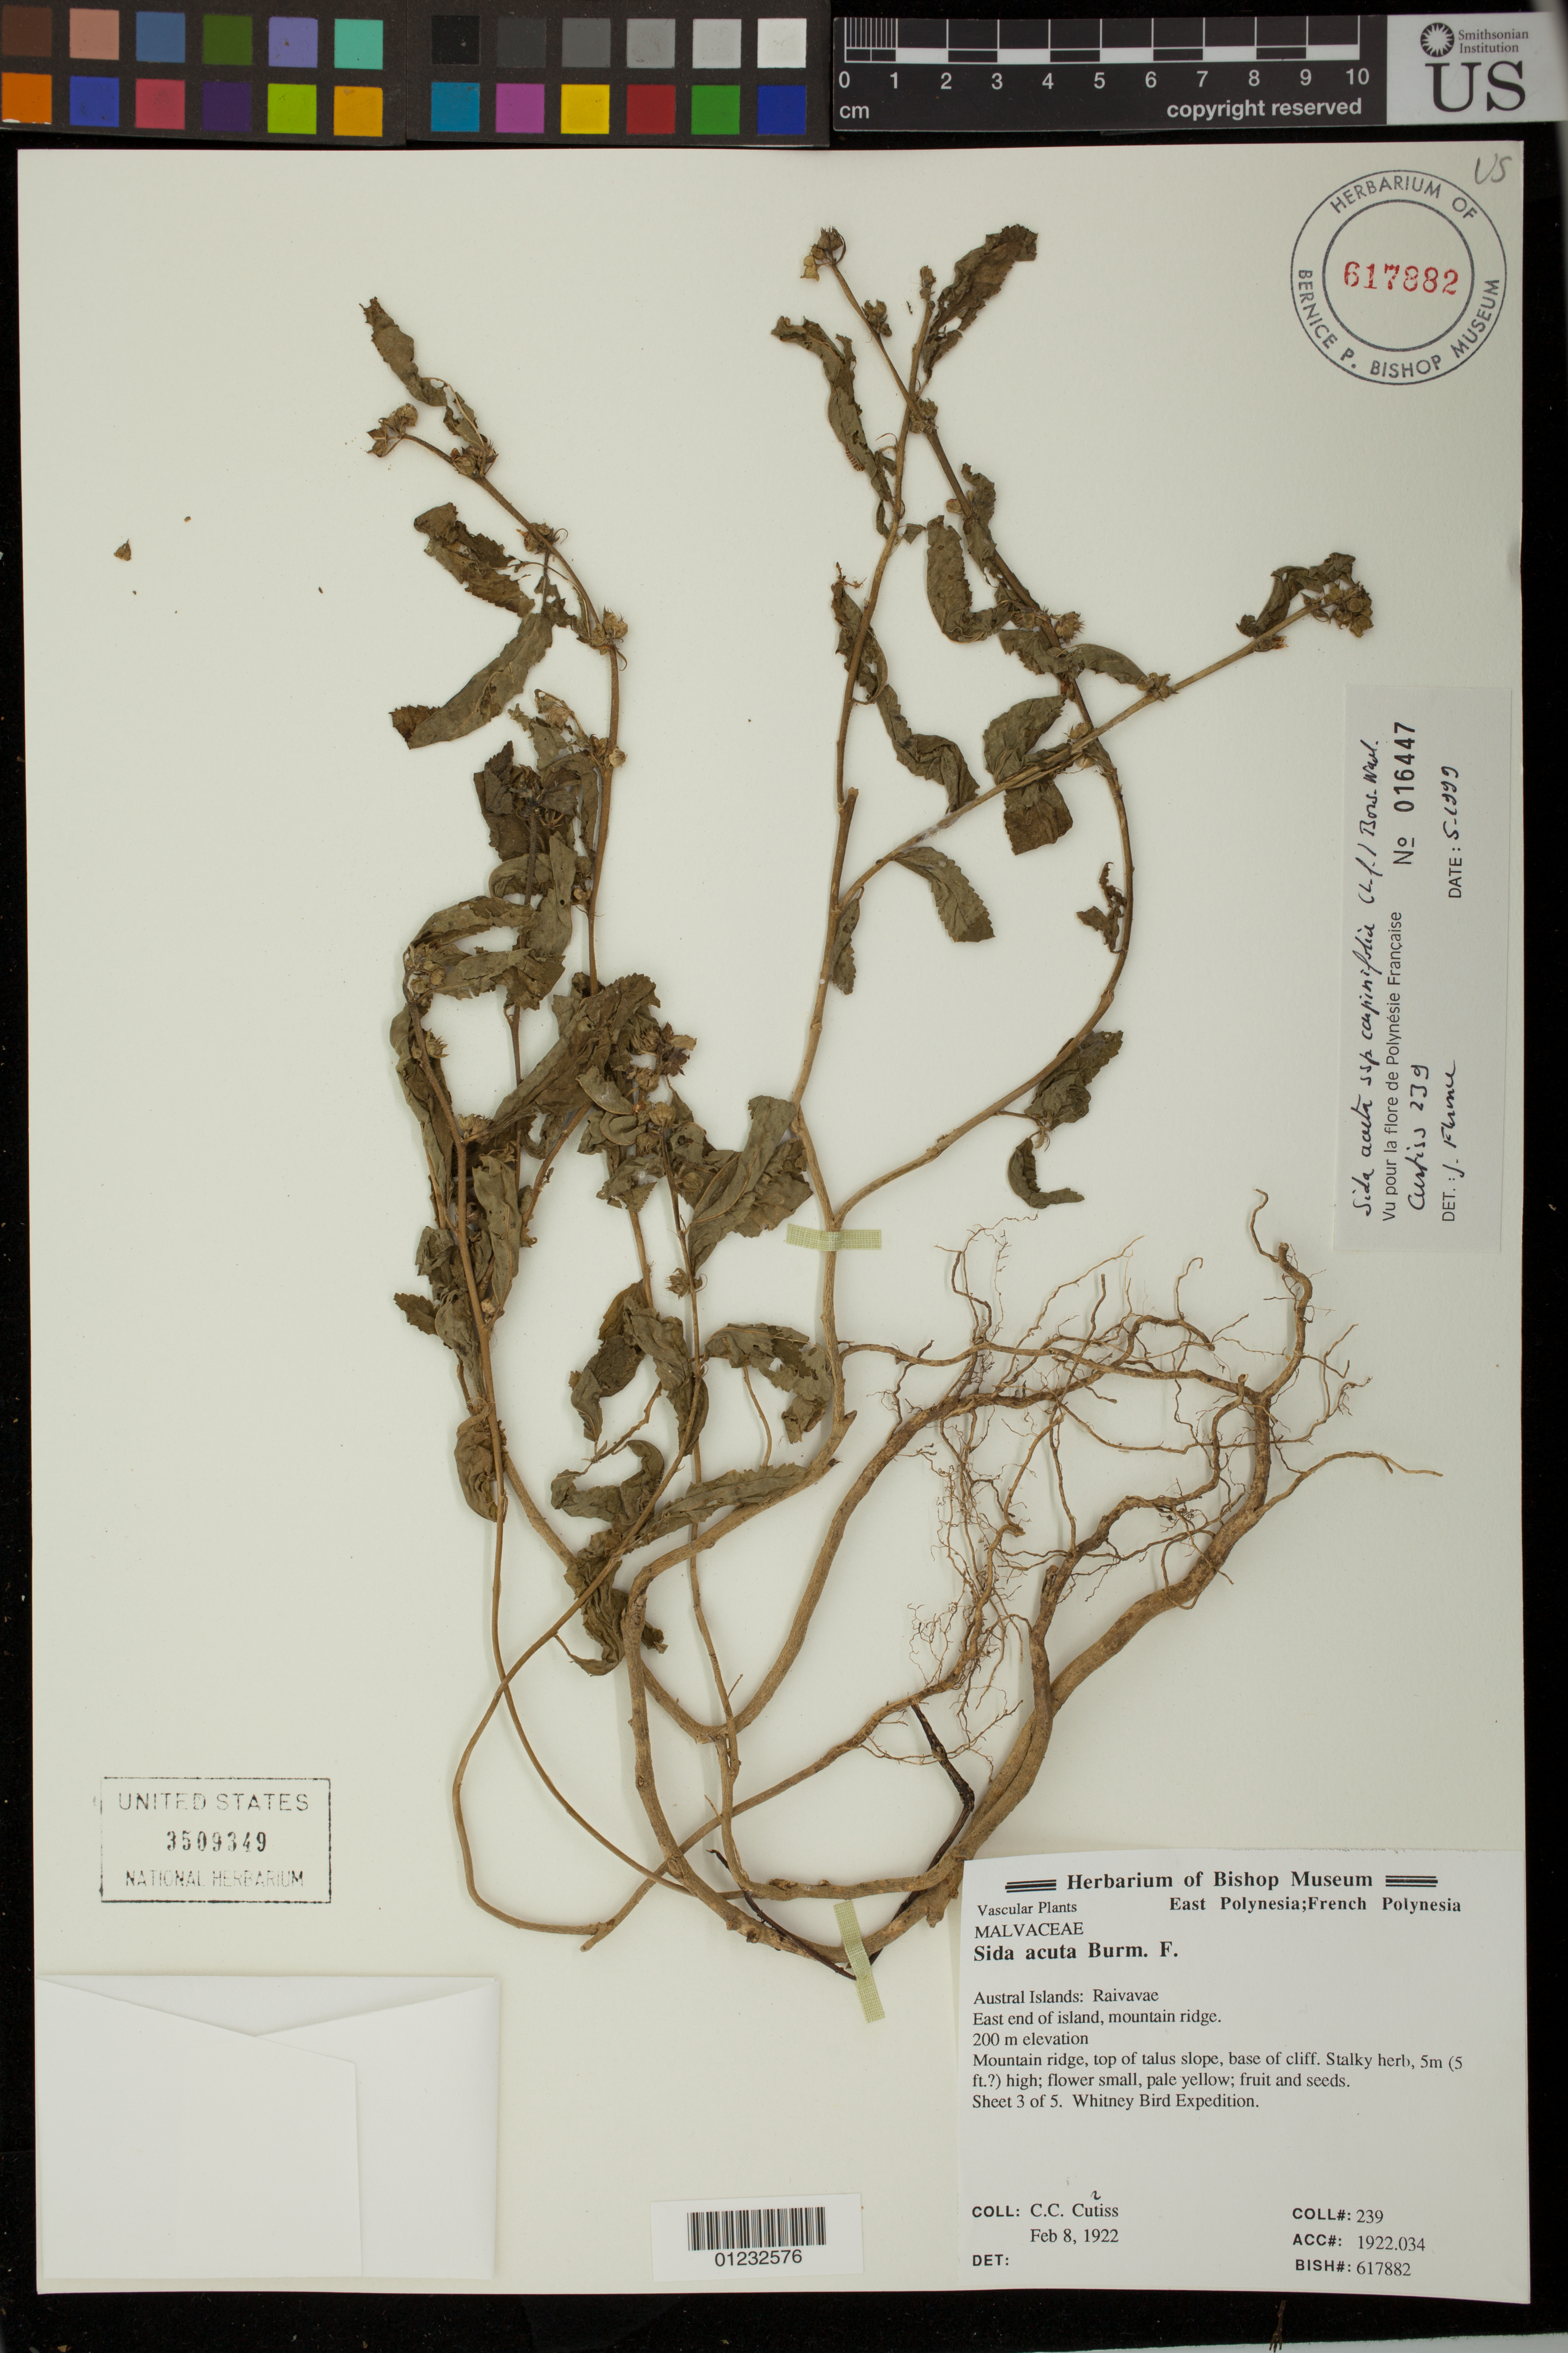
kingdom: Plantae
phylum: Tracheophyta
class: Magnoliopsida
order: Malvales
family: Malvaceae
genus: Sida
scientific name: Sida acuta var. carpinifolia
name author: Burm. f.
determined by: Florence, J.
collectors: C. Curtis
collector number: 239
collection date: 1922-02-08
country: French Polynesia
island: Raivavae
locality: East end of island, mountain ridge.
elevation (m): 200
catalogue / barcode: US 3509349